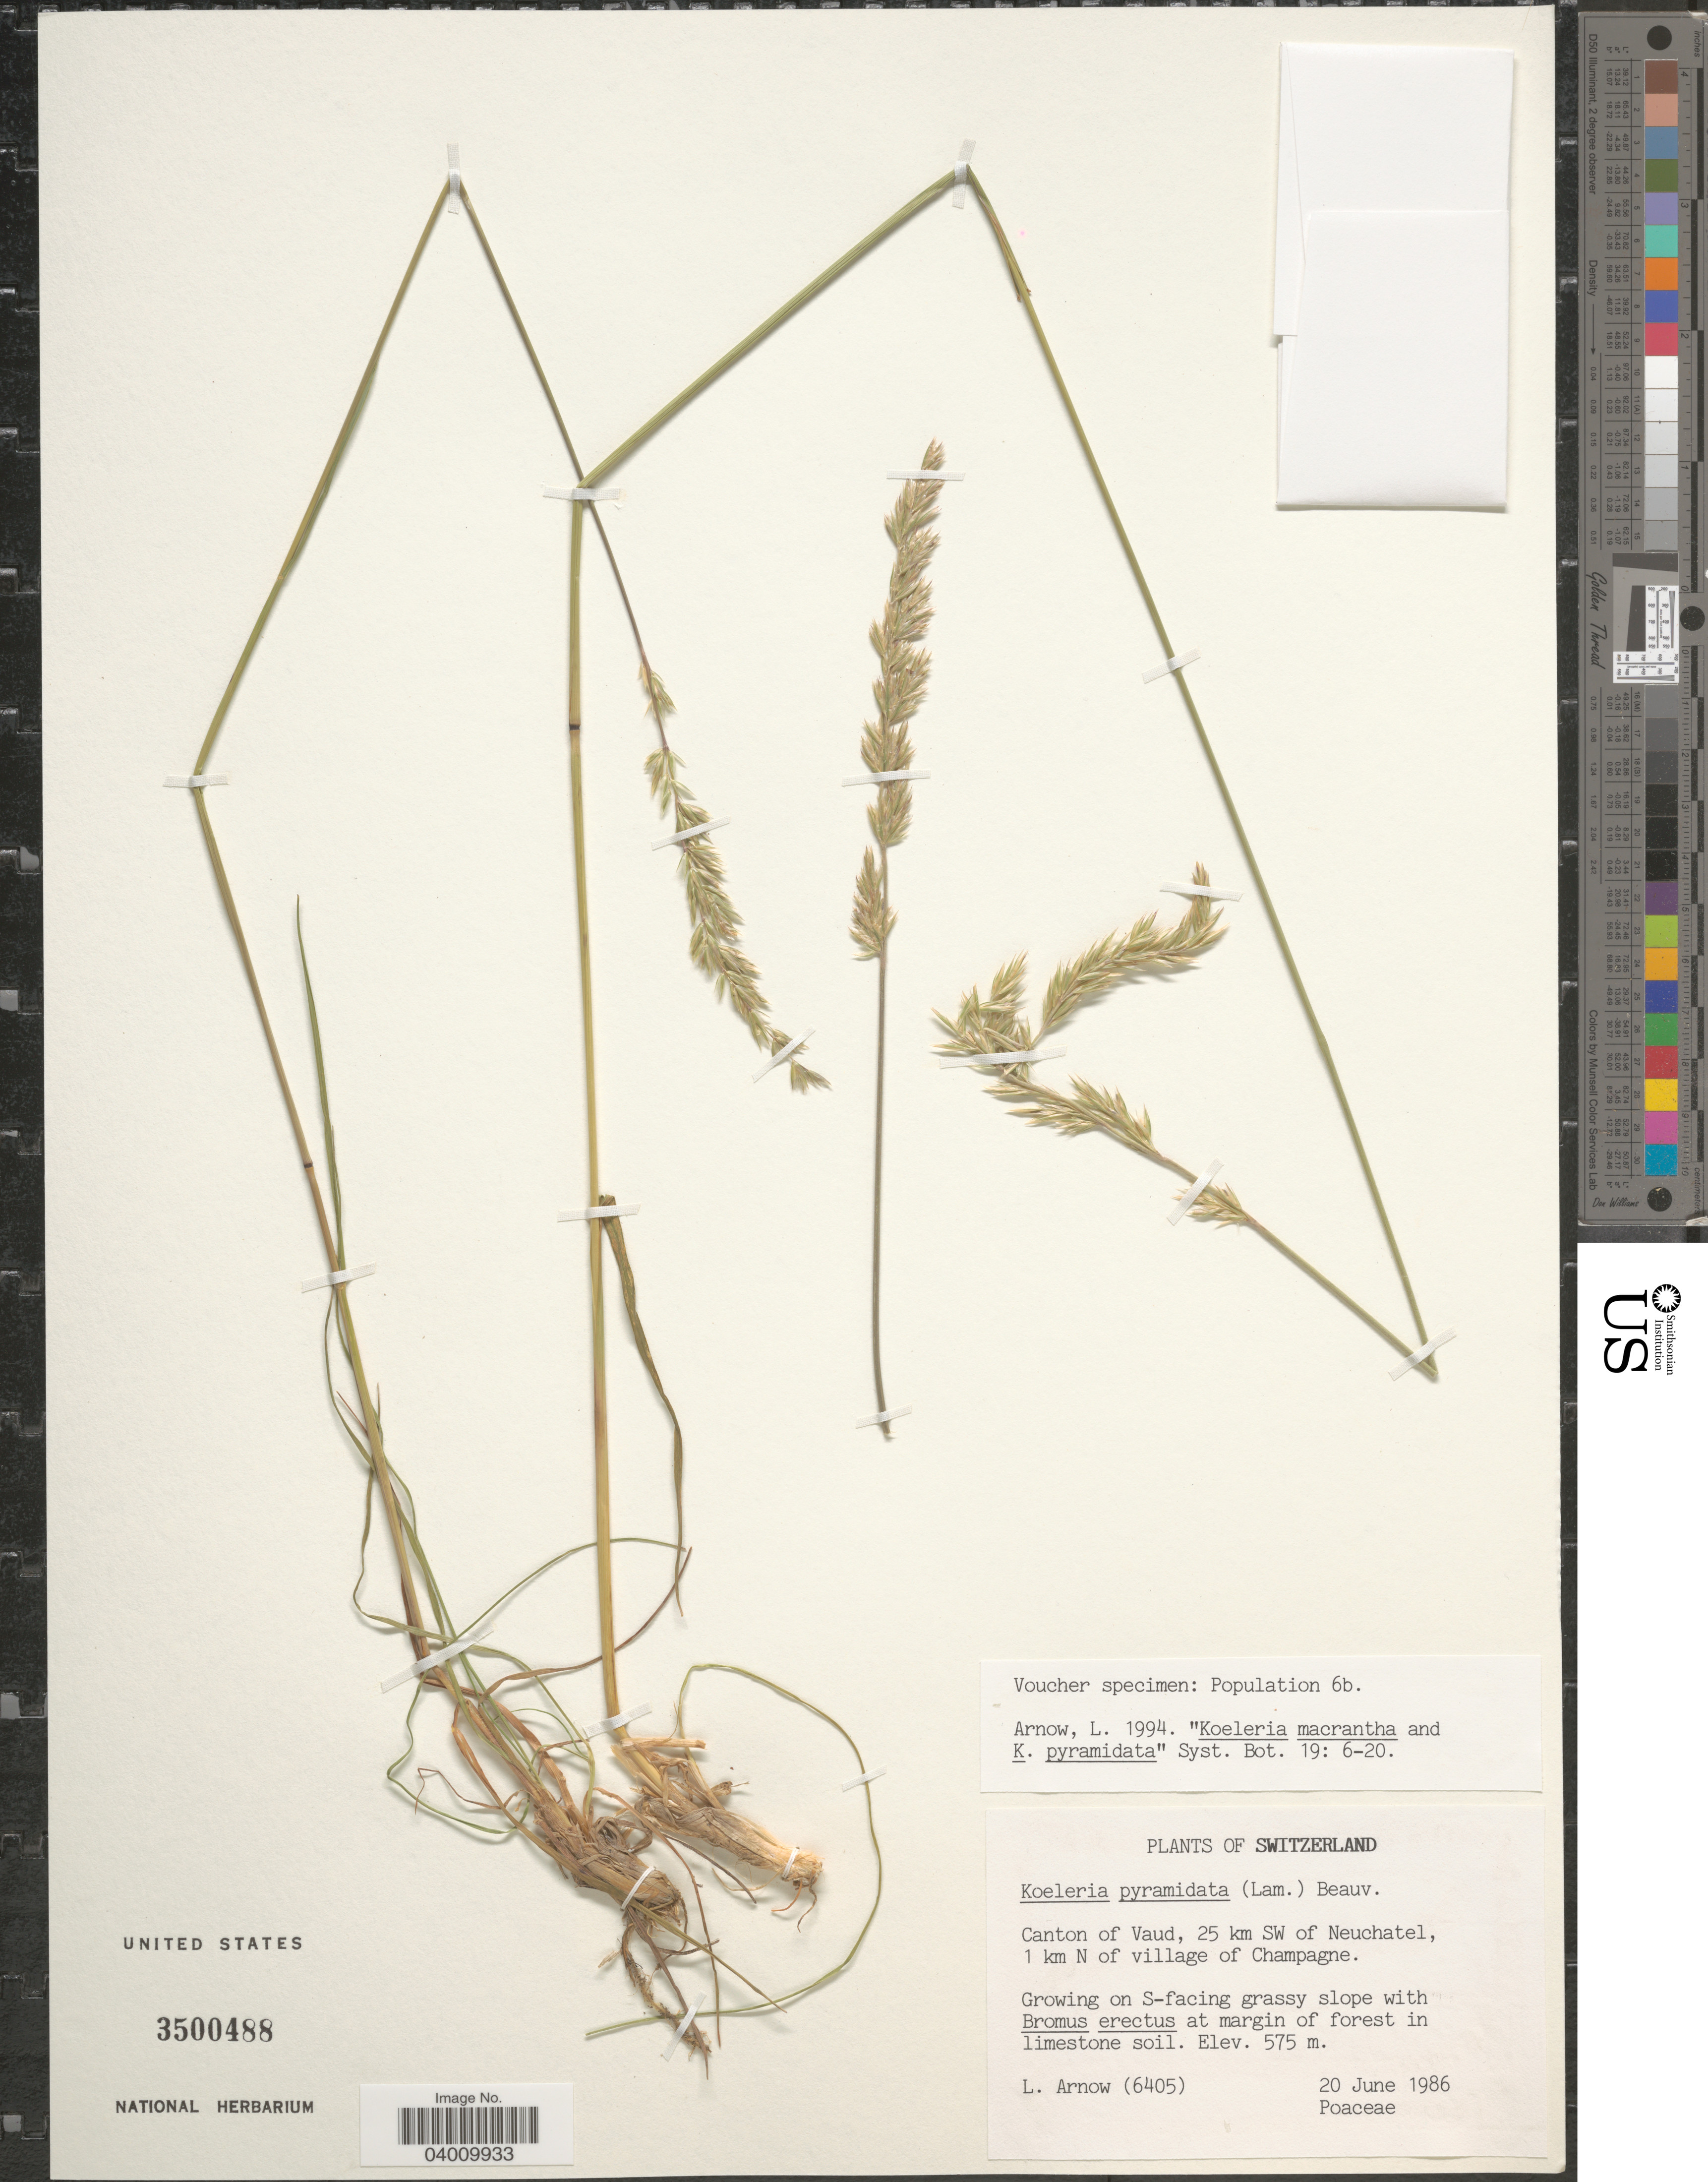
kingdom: Plantae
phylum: Tracheophyta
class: Liliopsida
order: Poales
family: Poaceae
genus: Koeleria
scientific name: Koeleria pyramidata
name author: (Lam.) P. Beauv.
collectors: L. Arnow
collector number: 6405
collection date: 1986-06-20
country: Switzerland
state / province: Vaud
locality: Canton of Vaud, 25 km SW of Neuchatel, 1 km N of village of Champagne. On S-facing grassy slope.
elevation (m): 575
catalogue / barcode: US 3500488